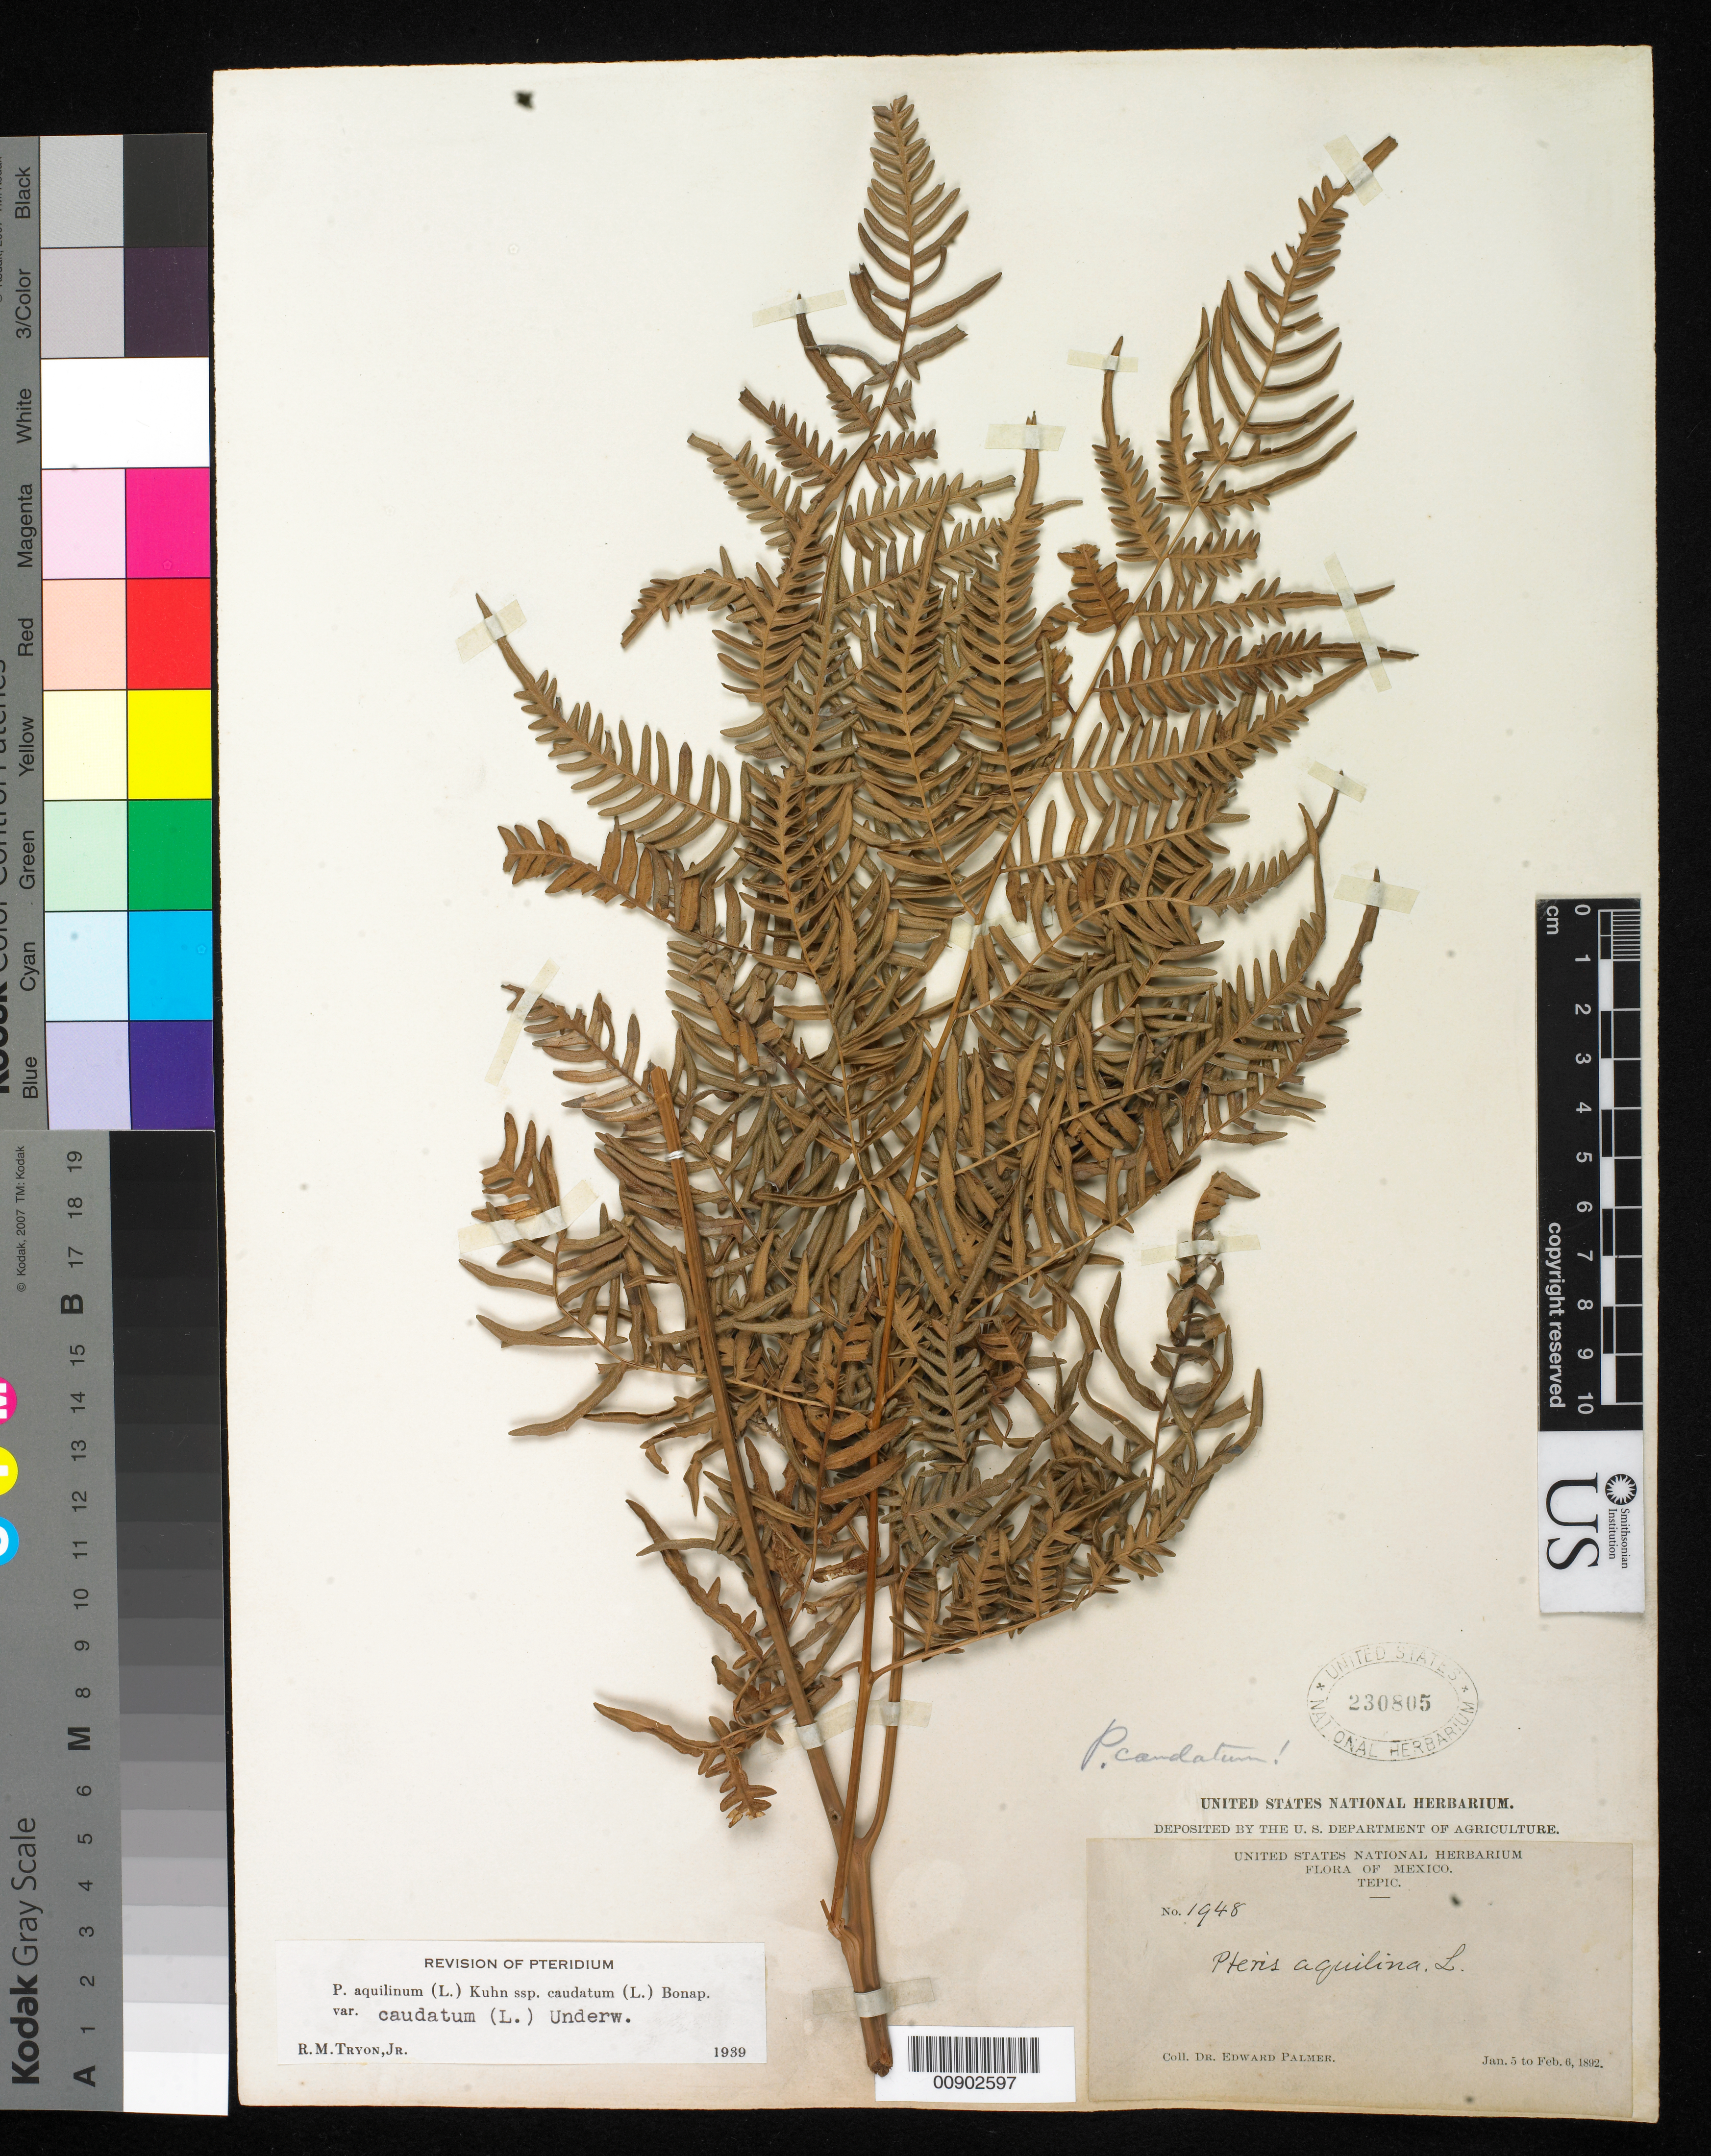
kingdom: Plantae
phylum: Tracheophyta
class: Polypodiopsida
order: Polypodiales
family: Dennstaedtiaceae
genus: Pteridium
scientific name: Pteridium caudatum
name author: (L.) Maxon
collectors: E. Palmer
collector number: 1948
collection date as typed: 05 Jan 1892 to 06 Feb 1892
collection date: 1892-01-05/1892-02-06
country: Mexico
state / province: Nayarit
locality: Tepic, Nayarit.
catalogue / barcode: US 230805